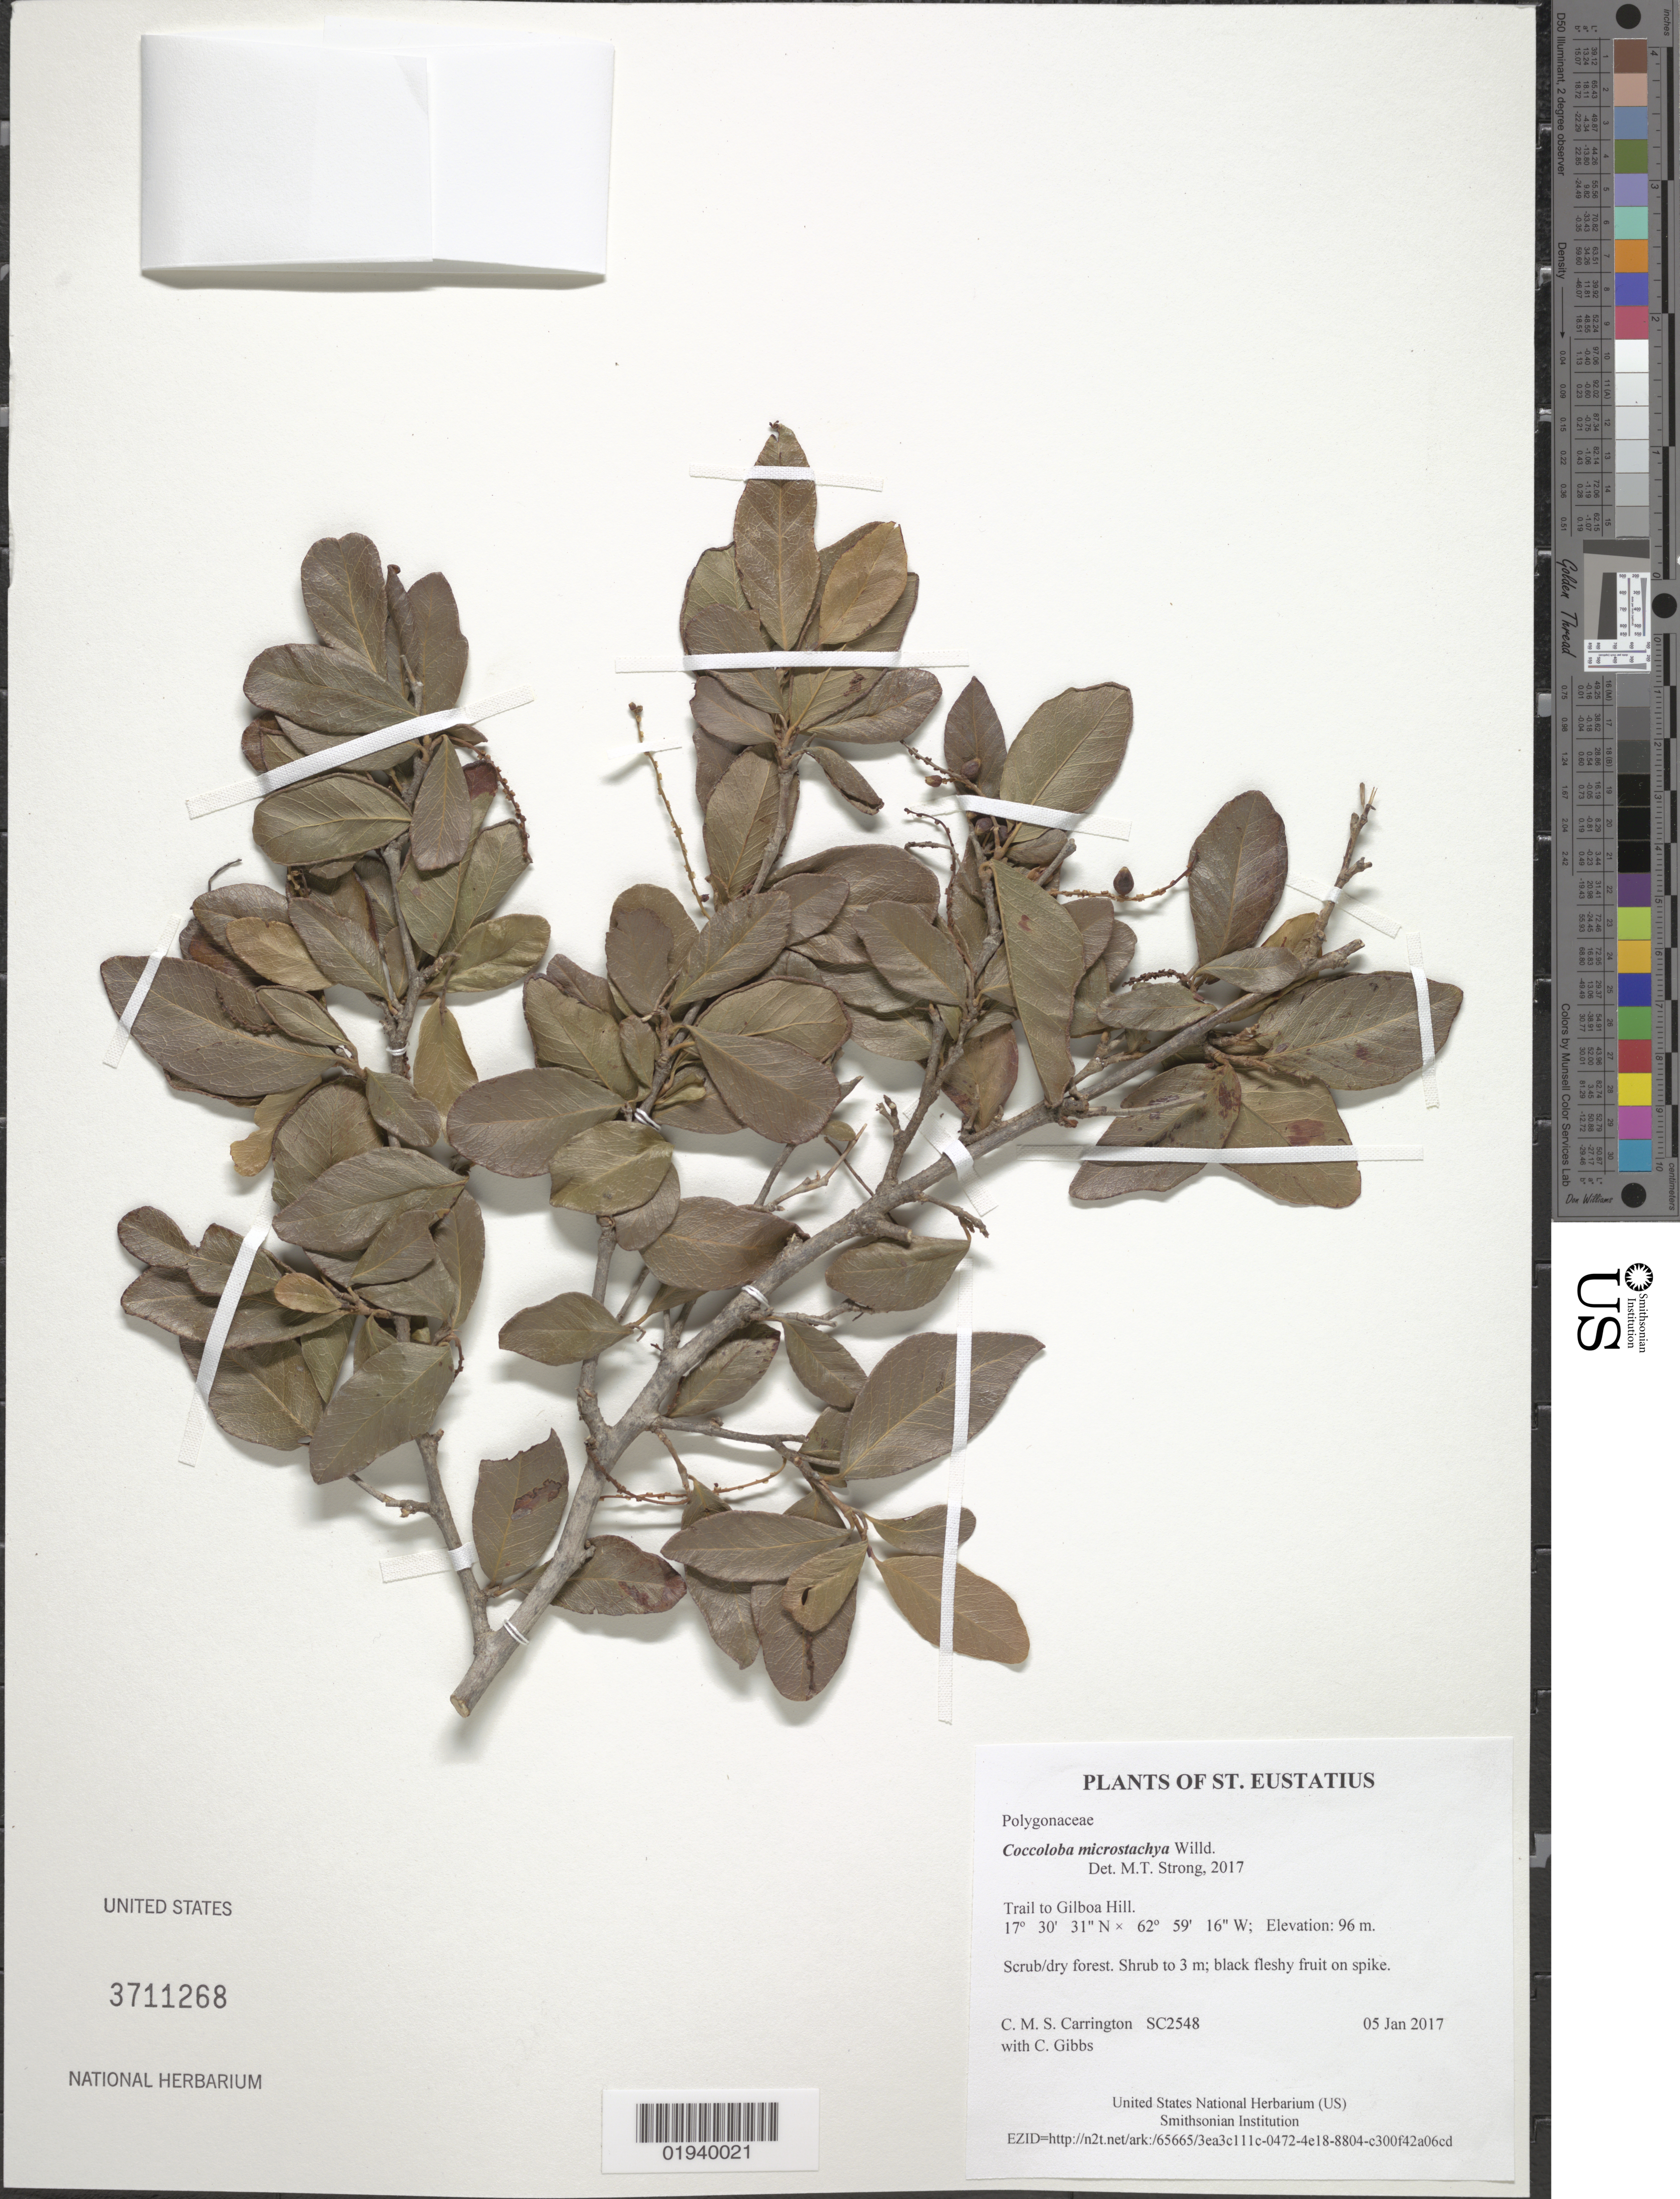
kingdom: Plantae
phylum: Tracheophyta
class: Magnoliopsida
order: Caryophyllales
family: Polygonaceae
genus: Coccoloba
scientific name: Coccoloba microstachya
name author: Willd.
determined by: Strong, M. T., (US), Smithsonian Institution - National Museum of Natural History (UNITED STATES)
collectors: C. M. S. Carrington & C. Gibbs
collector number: SC2548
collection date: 2017-01-05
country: Netherlands Antilles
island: St. Eustatius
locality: Trail to Gilboa Hill.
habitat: Scrub/dry forest.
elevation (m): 96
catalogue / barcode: US 3711268